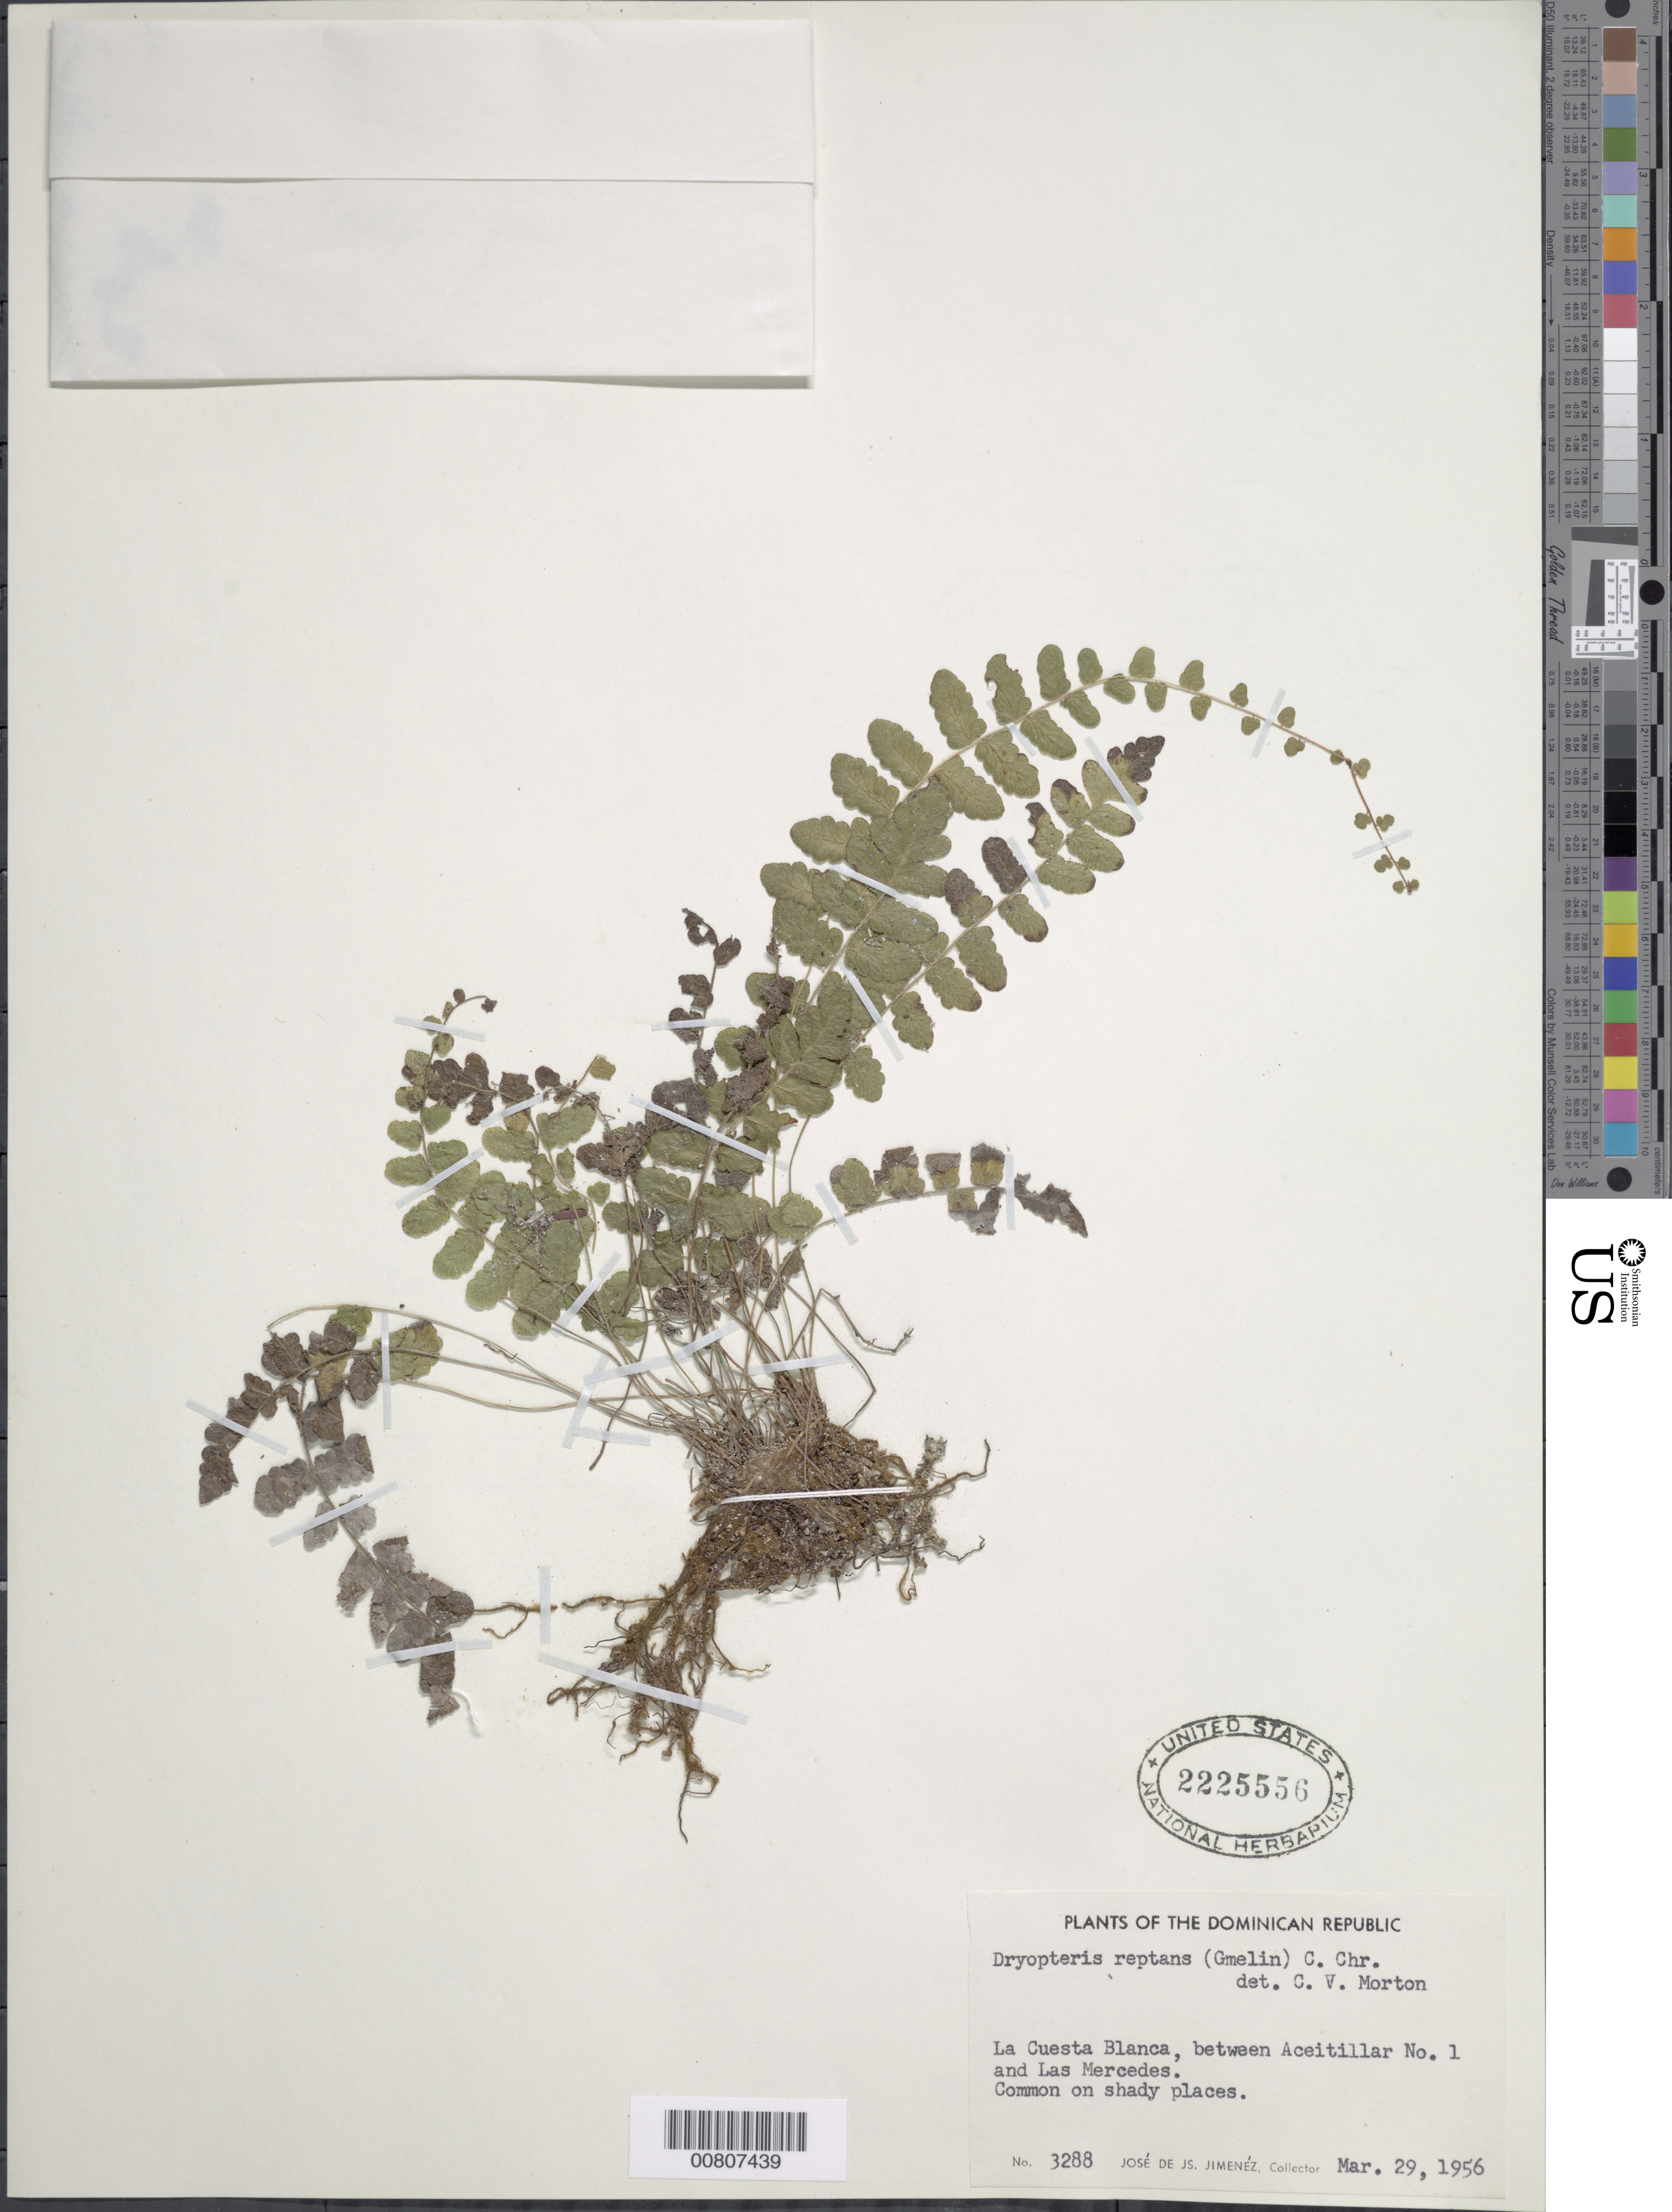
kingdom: Plantae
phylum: Tracheophyta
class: Polypodiopsida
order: Polypodiales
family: Thelypteridaceae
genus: Goniopteris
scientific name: Goniopteris reptans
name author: (J.F. Gmel.) C. Presl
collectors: J. J. Jiménez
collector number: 3288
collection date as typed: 29 Mar 1956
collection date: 1956-03-29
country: Dominican Republic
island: Hispaniola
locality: La Cuesta Blanca, between Aceitillar No. 1 and Las Mercedes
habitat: Shady places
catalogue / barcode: US 2225556